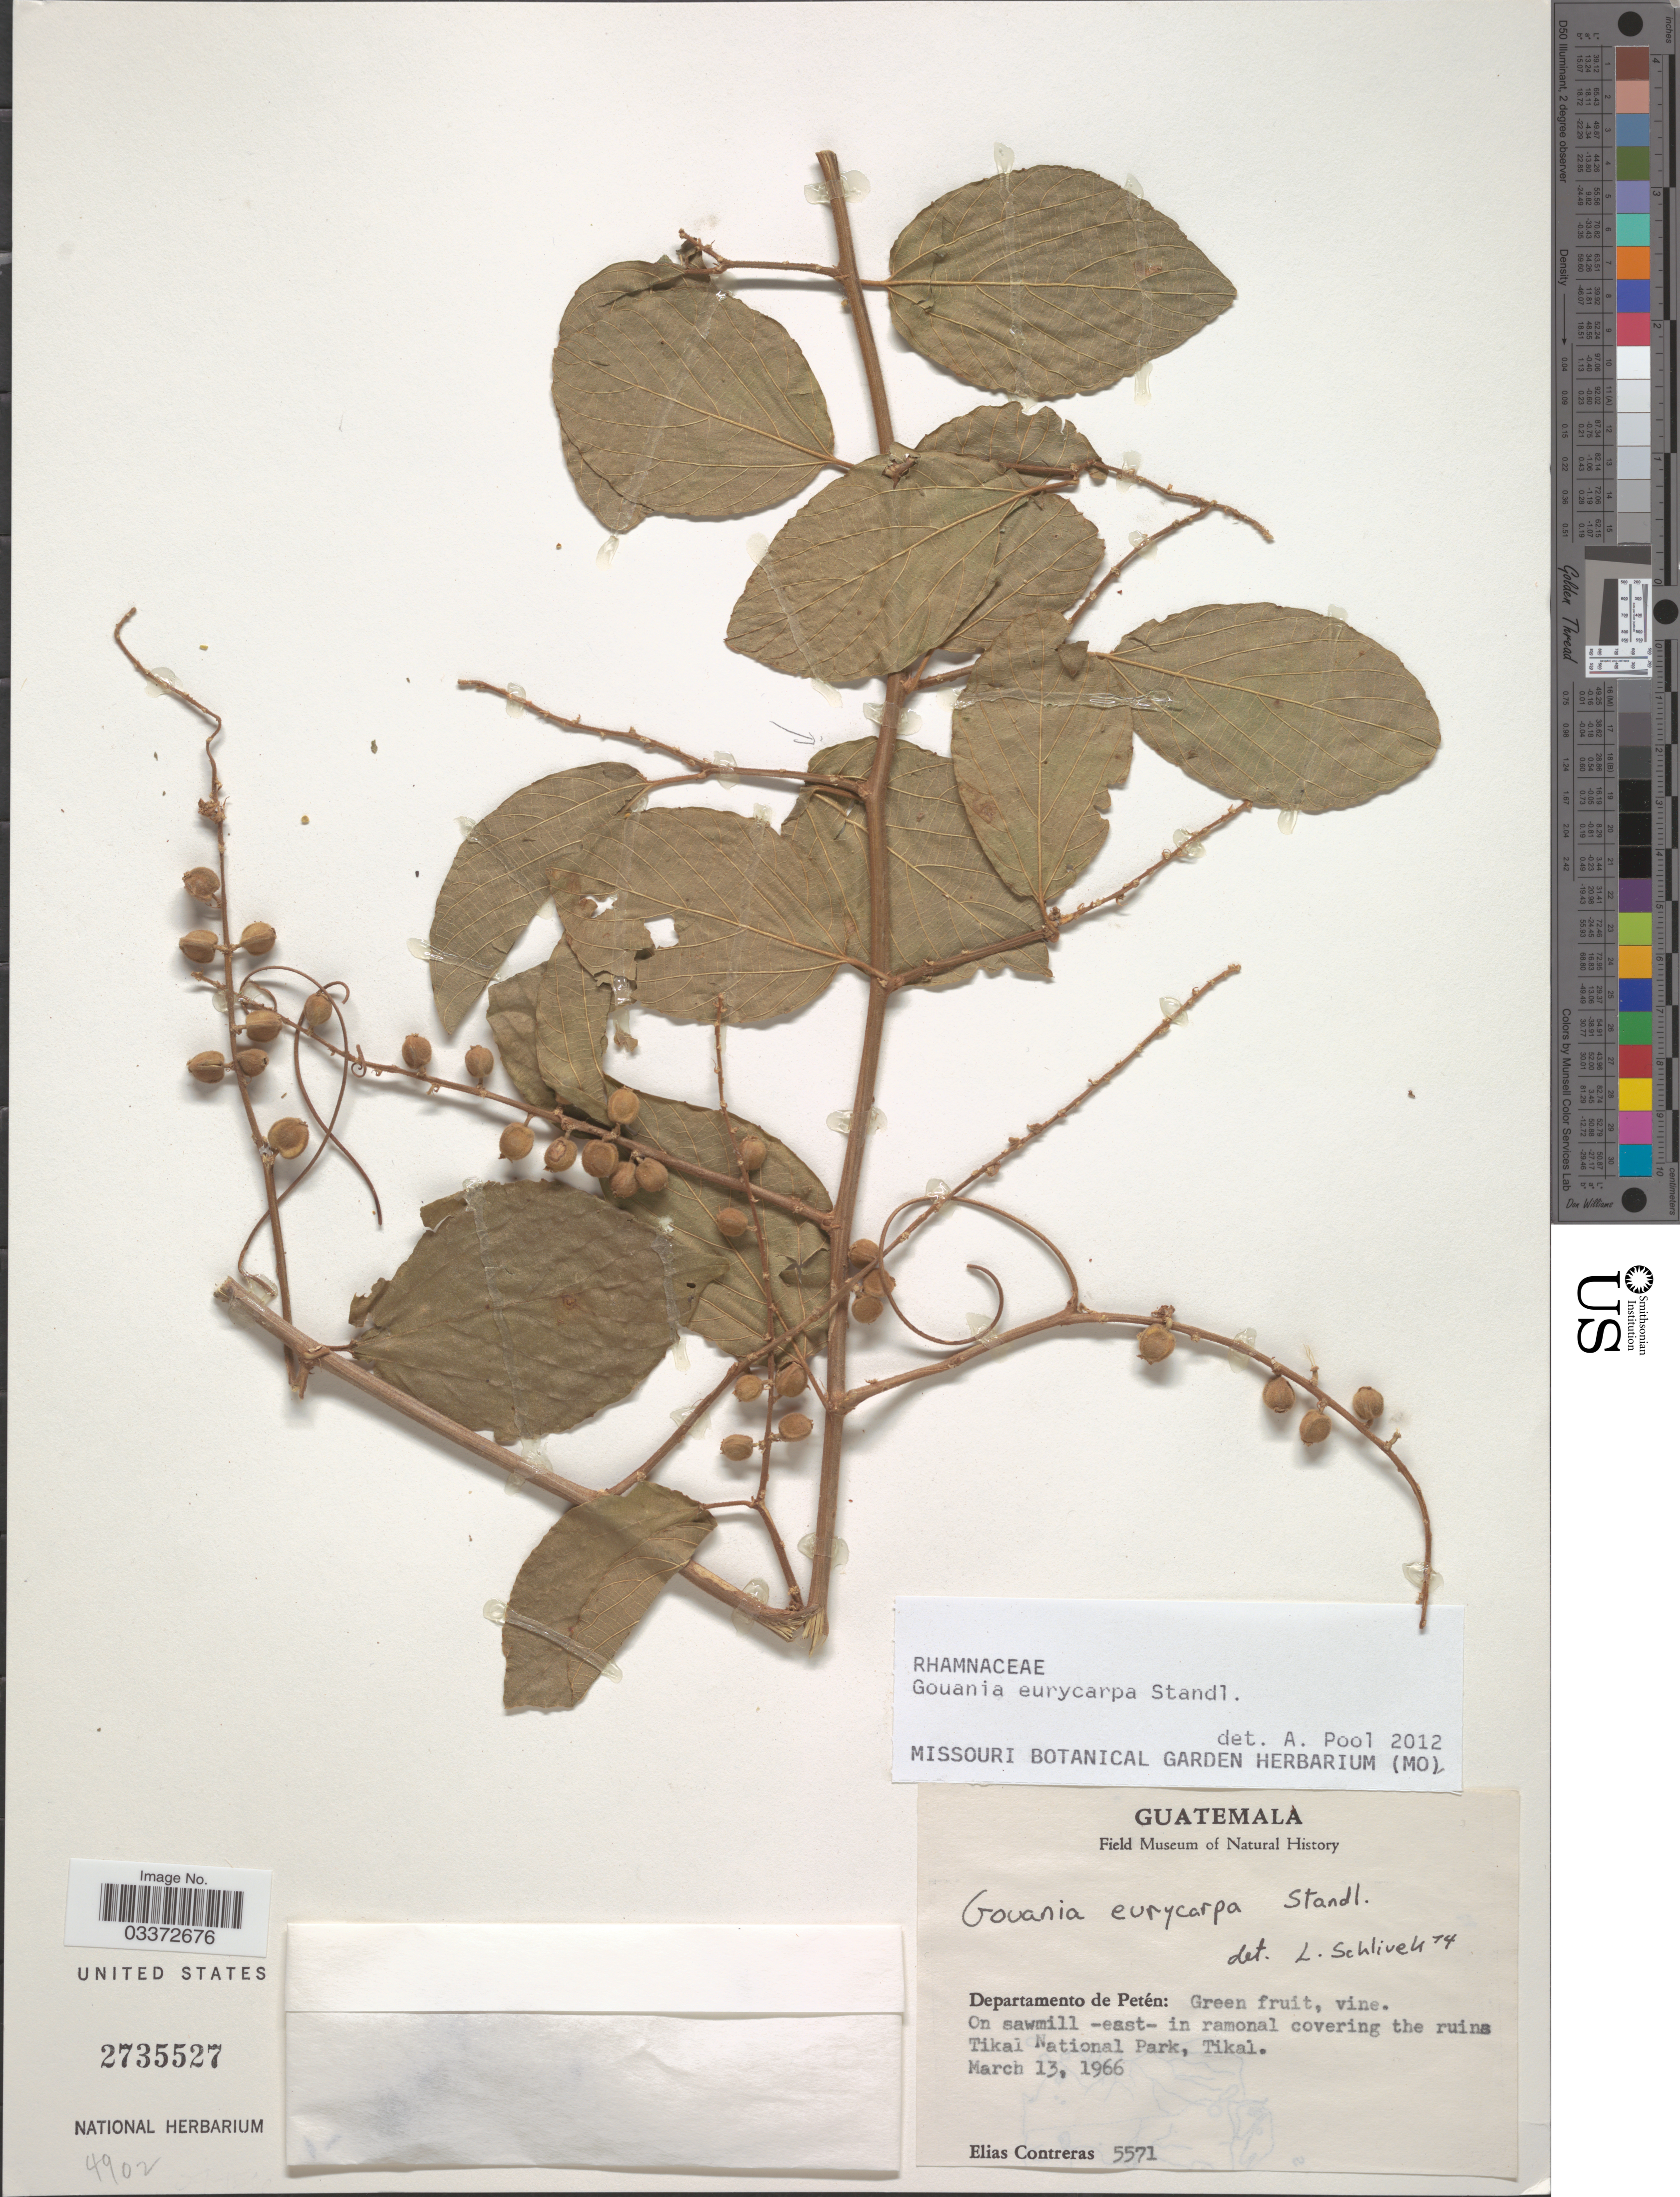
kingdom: Plantae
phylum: Tracheophyta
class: Magnoliopsida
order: Rosales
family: Rhamnaceae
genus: Gouania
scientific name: Gouania eurycarpa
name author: Standl.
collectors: E. Contreras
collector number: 5571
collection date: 1966-03-13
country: Guatemala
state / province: El Petén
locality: Departamento de Petén: On sawmill -east- in ramonal covering the ruins Tikal National Park, Tikal.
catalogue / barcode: US 2735527